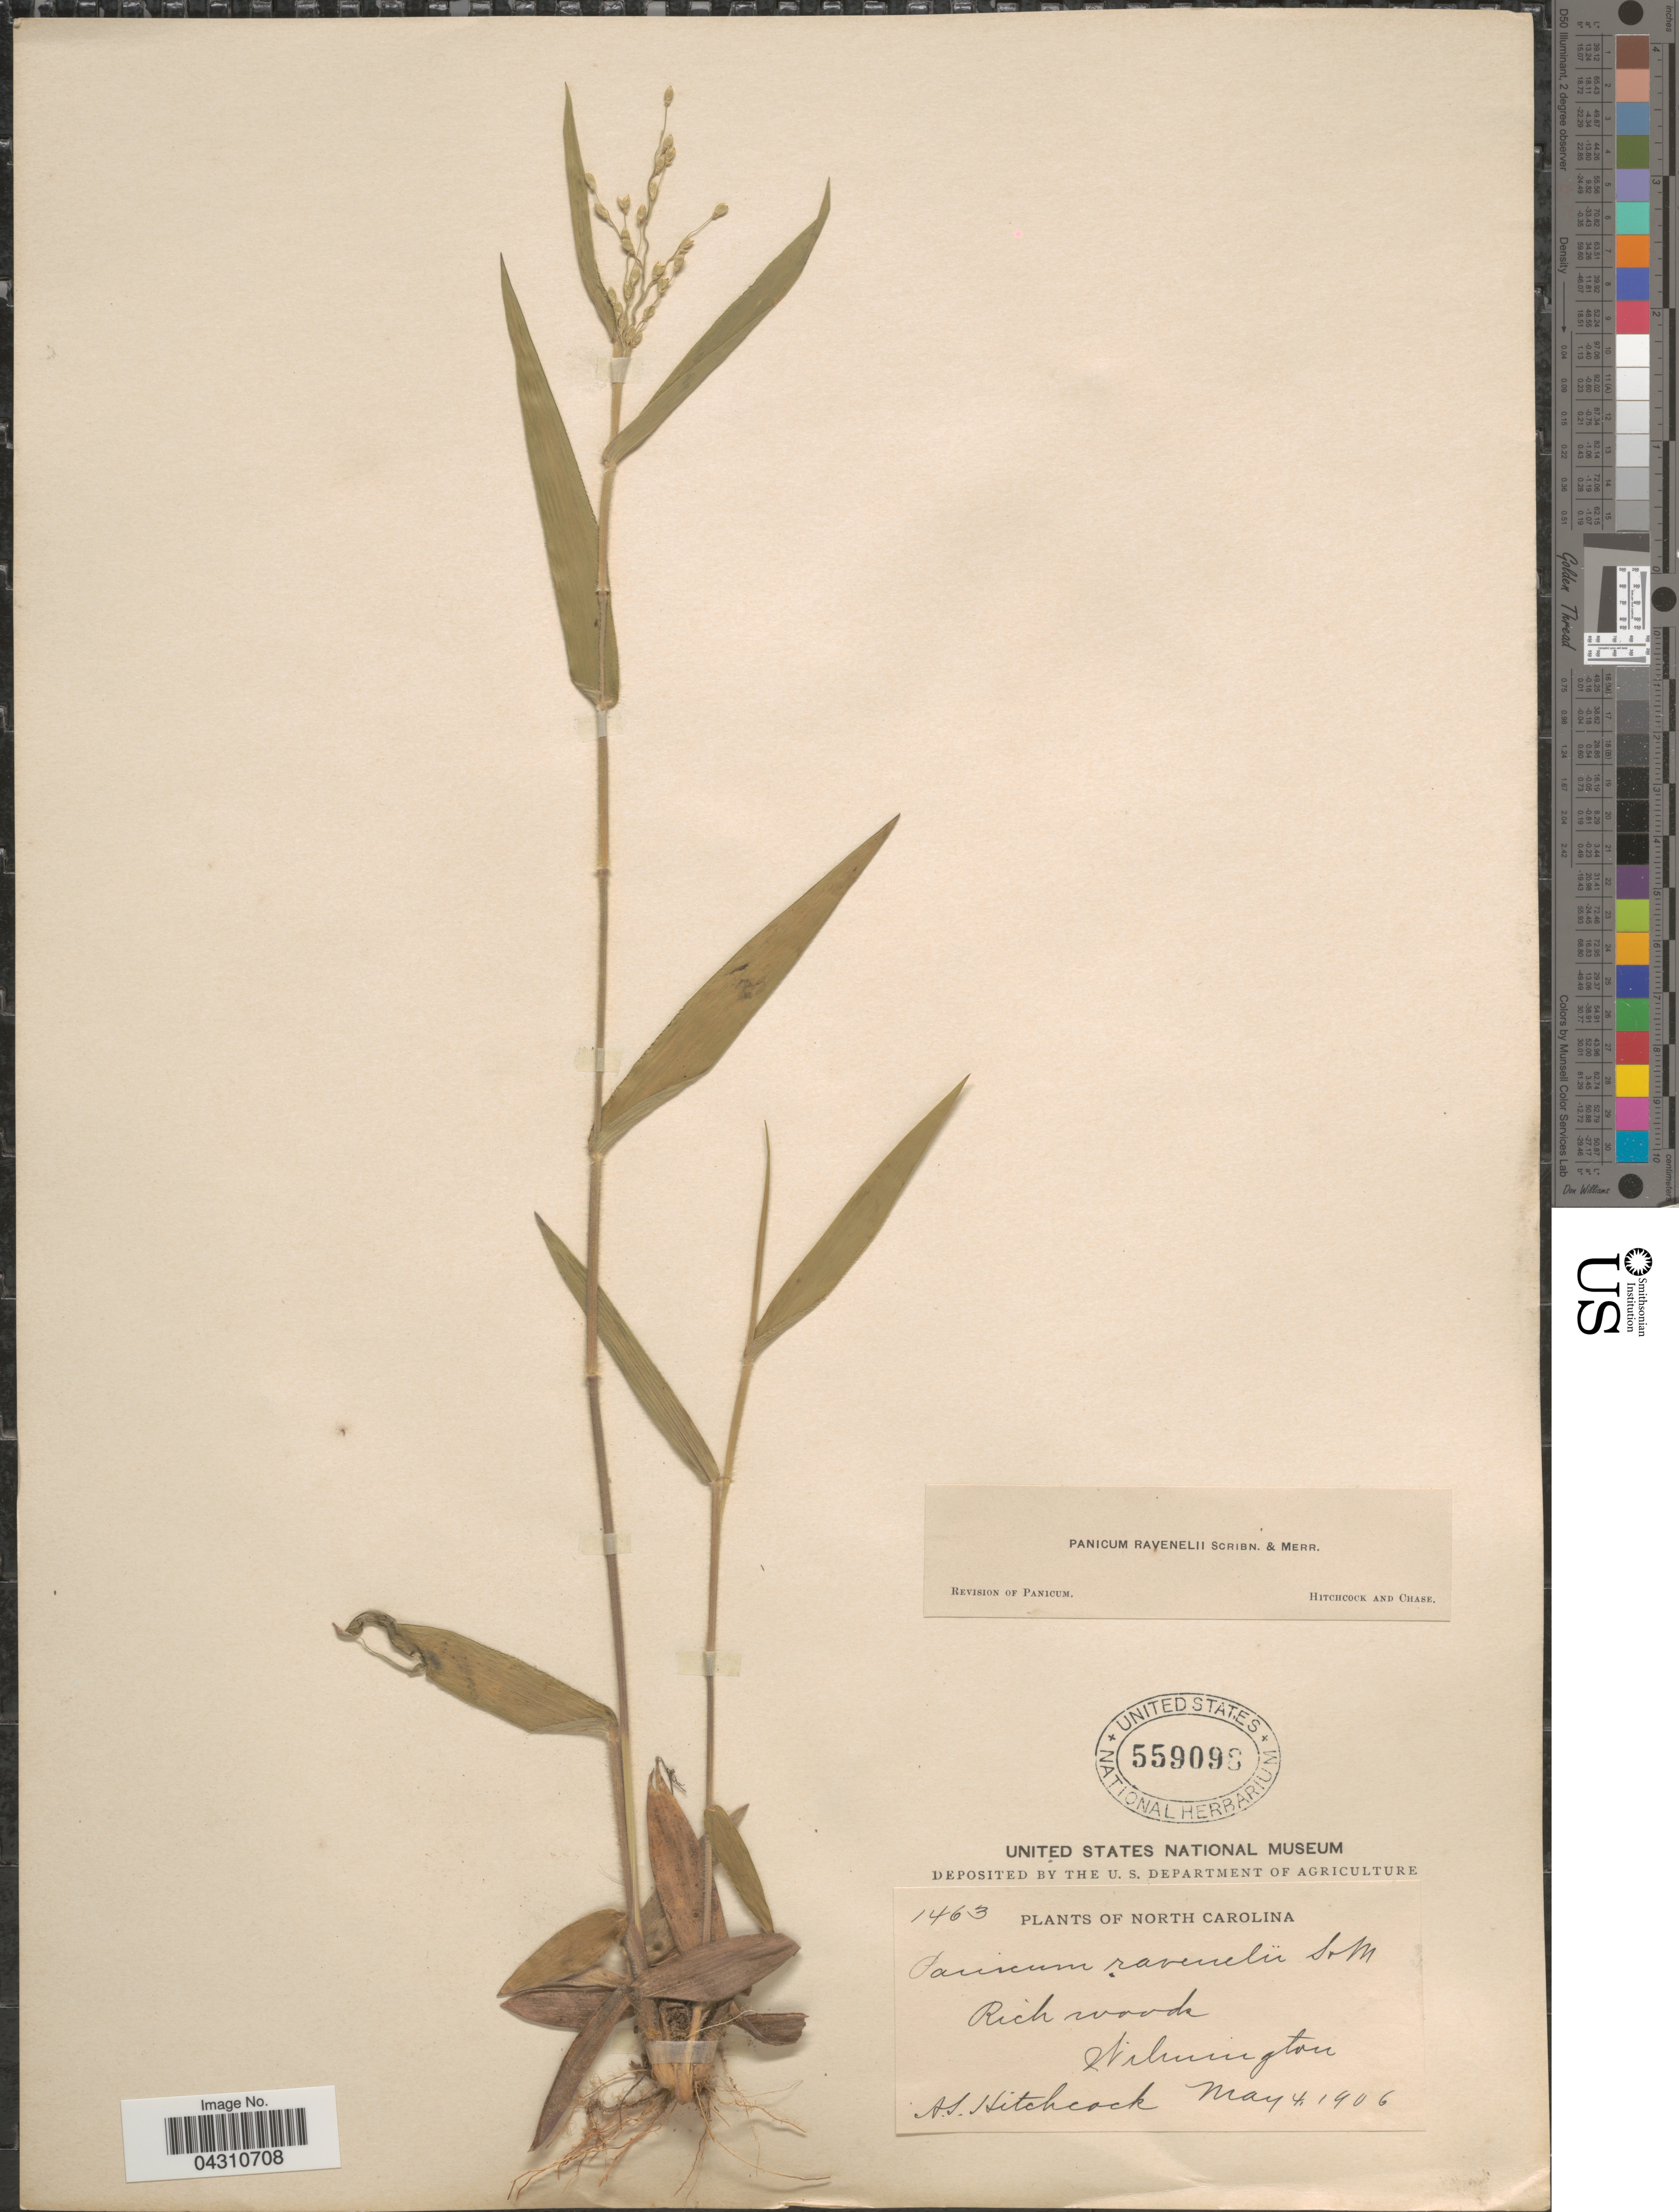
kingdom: Plantae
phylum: Tracheophyta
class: Liliopsida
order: Poales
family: Poaceae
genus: Dichanthelium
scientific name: Dichanthelium ravenelii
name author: (Scribn. & Merr.) Gould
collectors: A. S. Hitchcock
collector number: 1463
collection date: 1906-05-04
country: United States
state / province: North Carolina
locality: Rich woods. Wilmington.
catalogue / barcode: US 559098